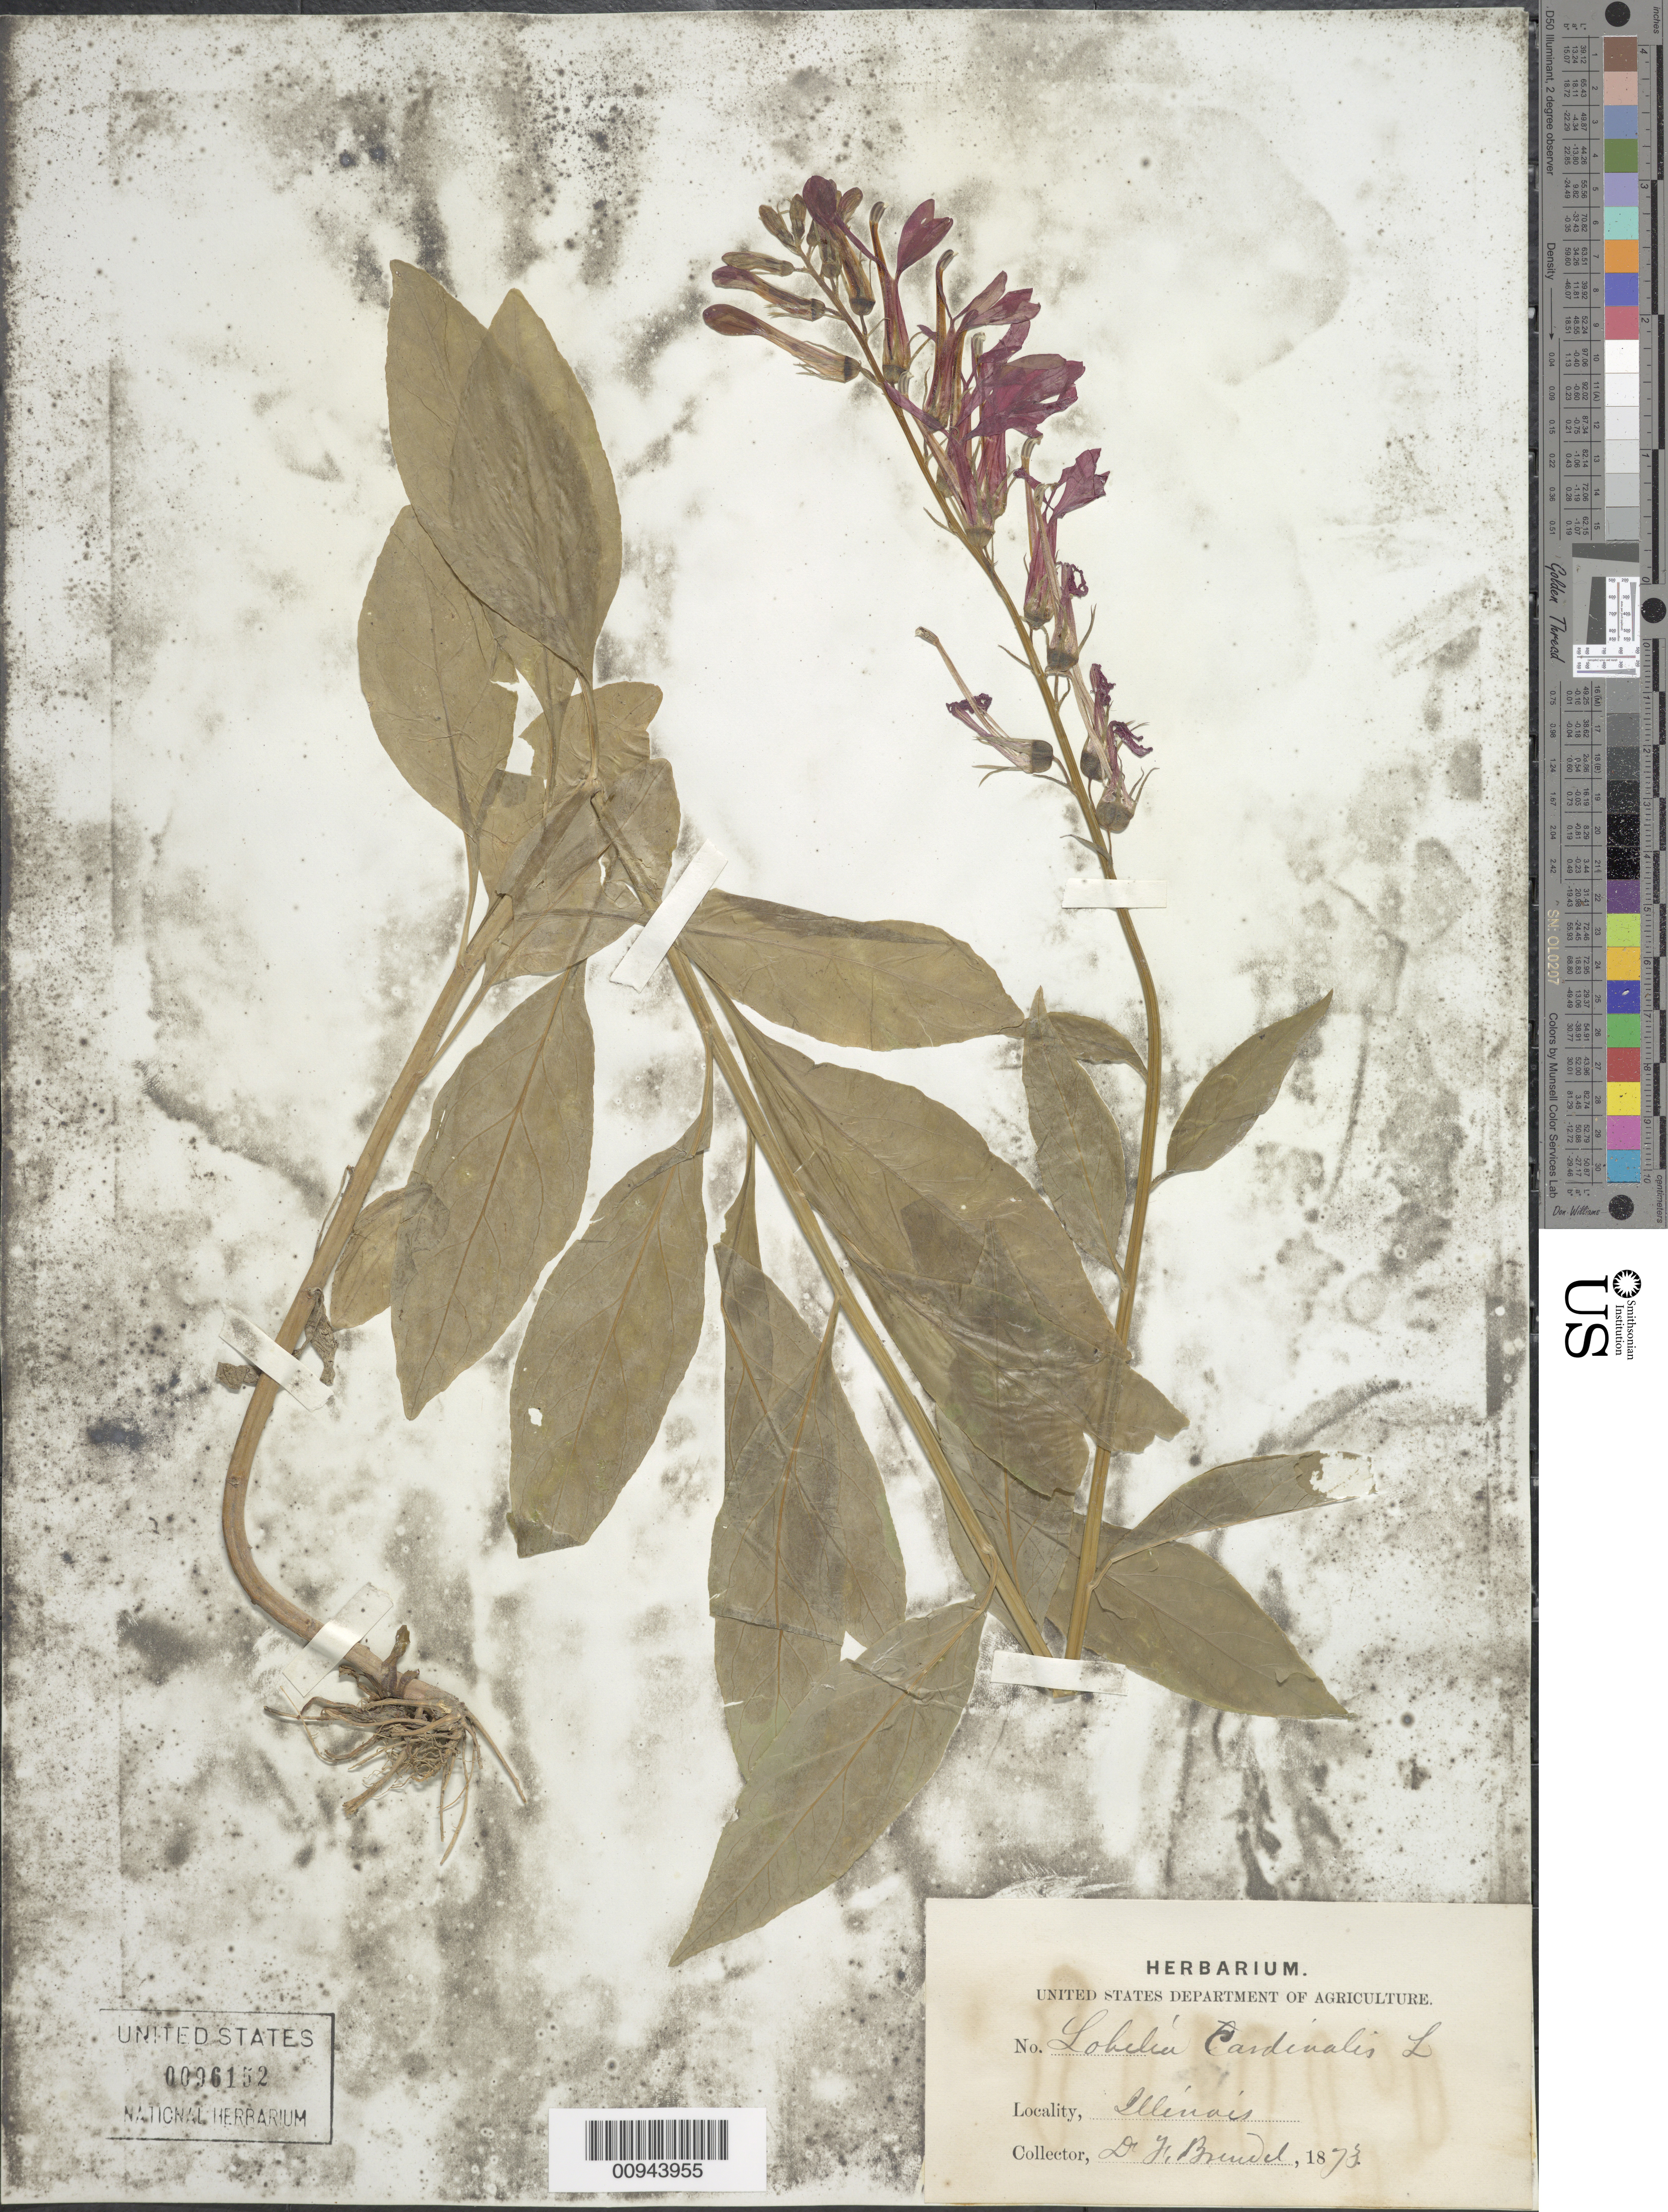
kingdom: Plantae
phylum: Tracheophyta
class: Magnoliopsida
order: Asterales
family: Campanulaceae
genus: Lobelia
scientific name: Lobelia cardinalis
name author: L.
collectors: F. Brendel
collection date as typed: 1873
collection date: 1873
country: United States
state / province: Illinois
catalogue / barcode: US 96152